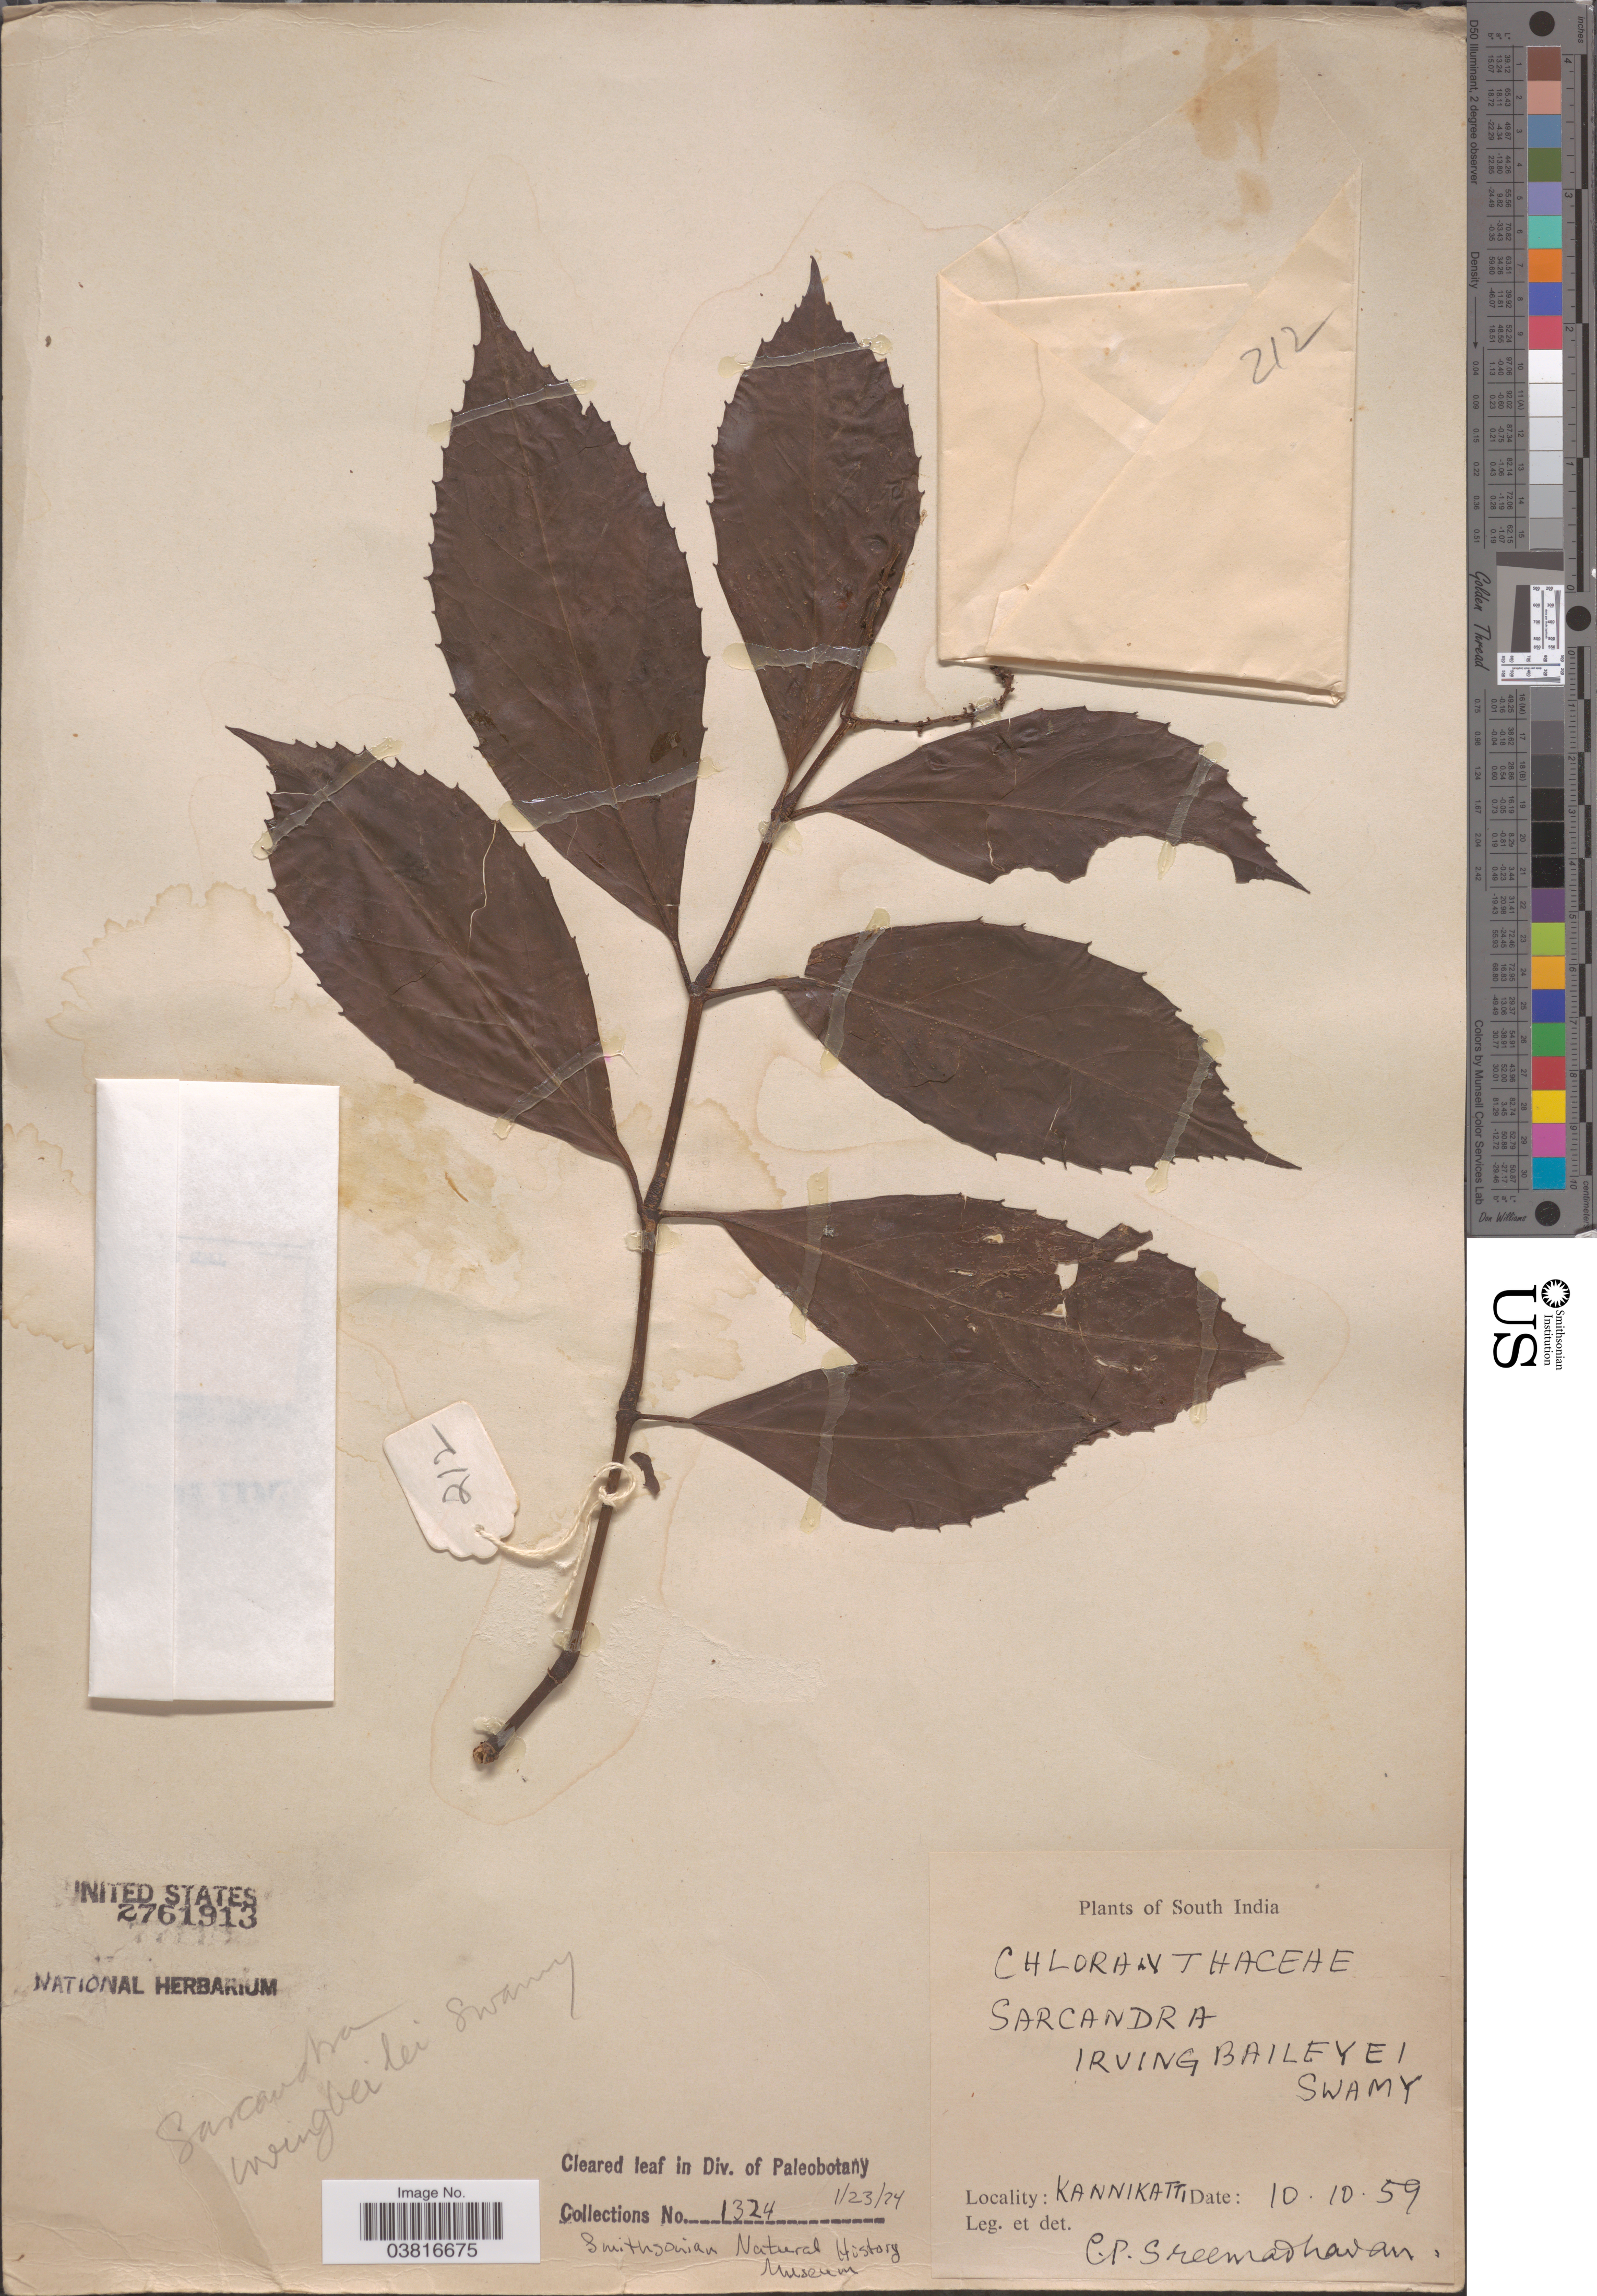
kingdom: Plantae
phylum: Tracheophyta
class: Magnoliopsida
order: Chloranthales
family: Chloranthaceae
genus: Sarcandra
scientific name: Sarcandra glabra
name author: (Thunb.) Nakai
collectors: C. Sreemadhavan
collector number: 1324?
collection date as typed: Transcribed d/m/y: 10/10/59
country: India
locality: South India. Kannikatti.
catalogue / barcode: US 2761913